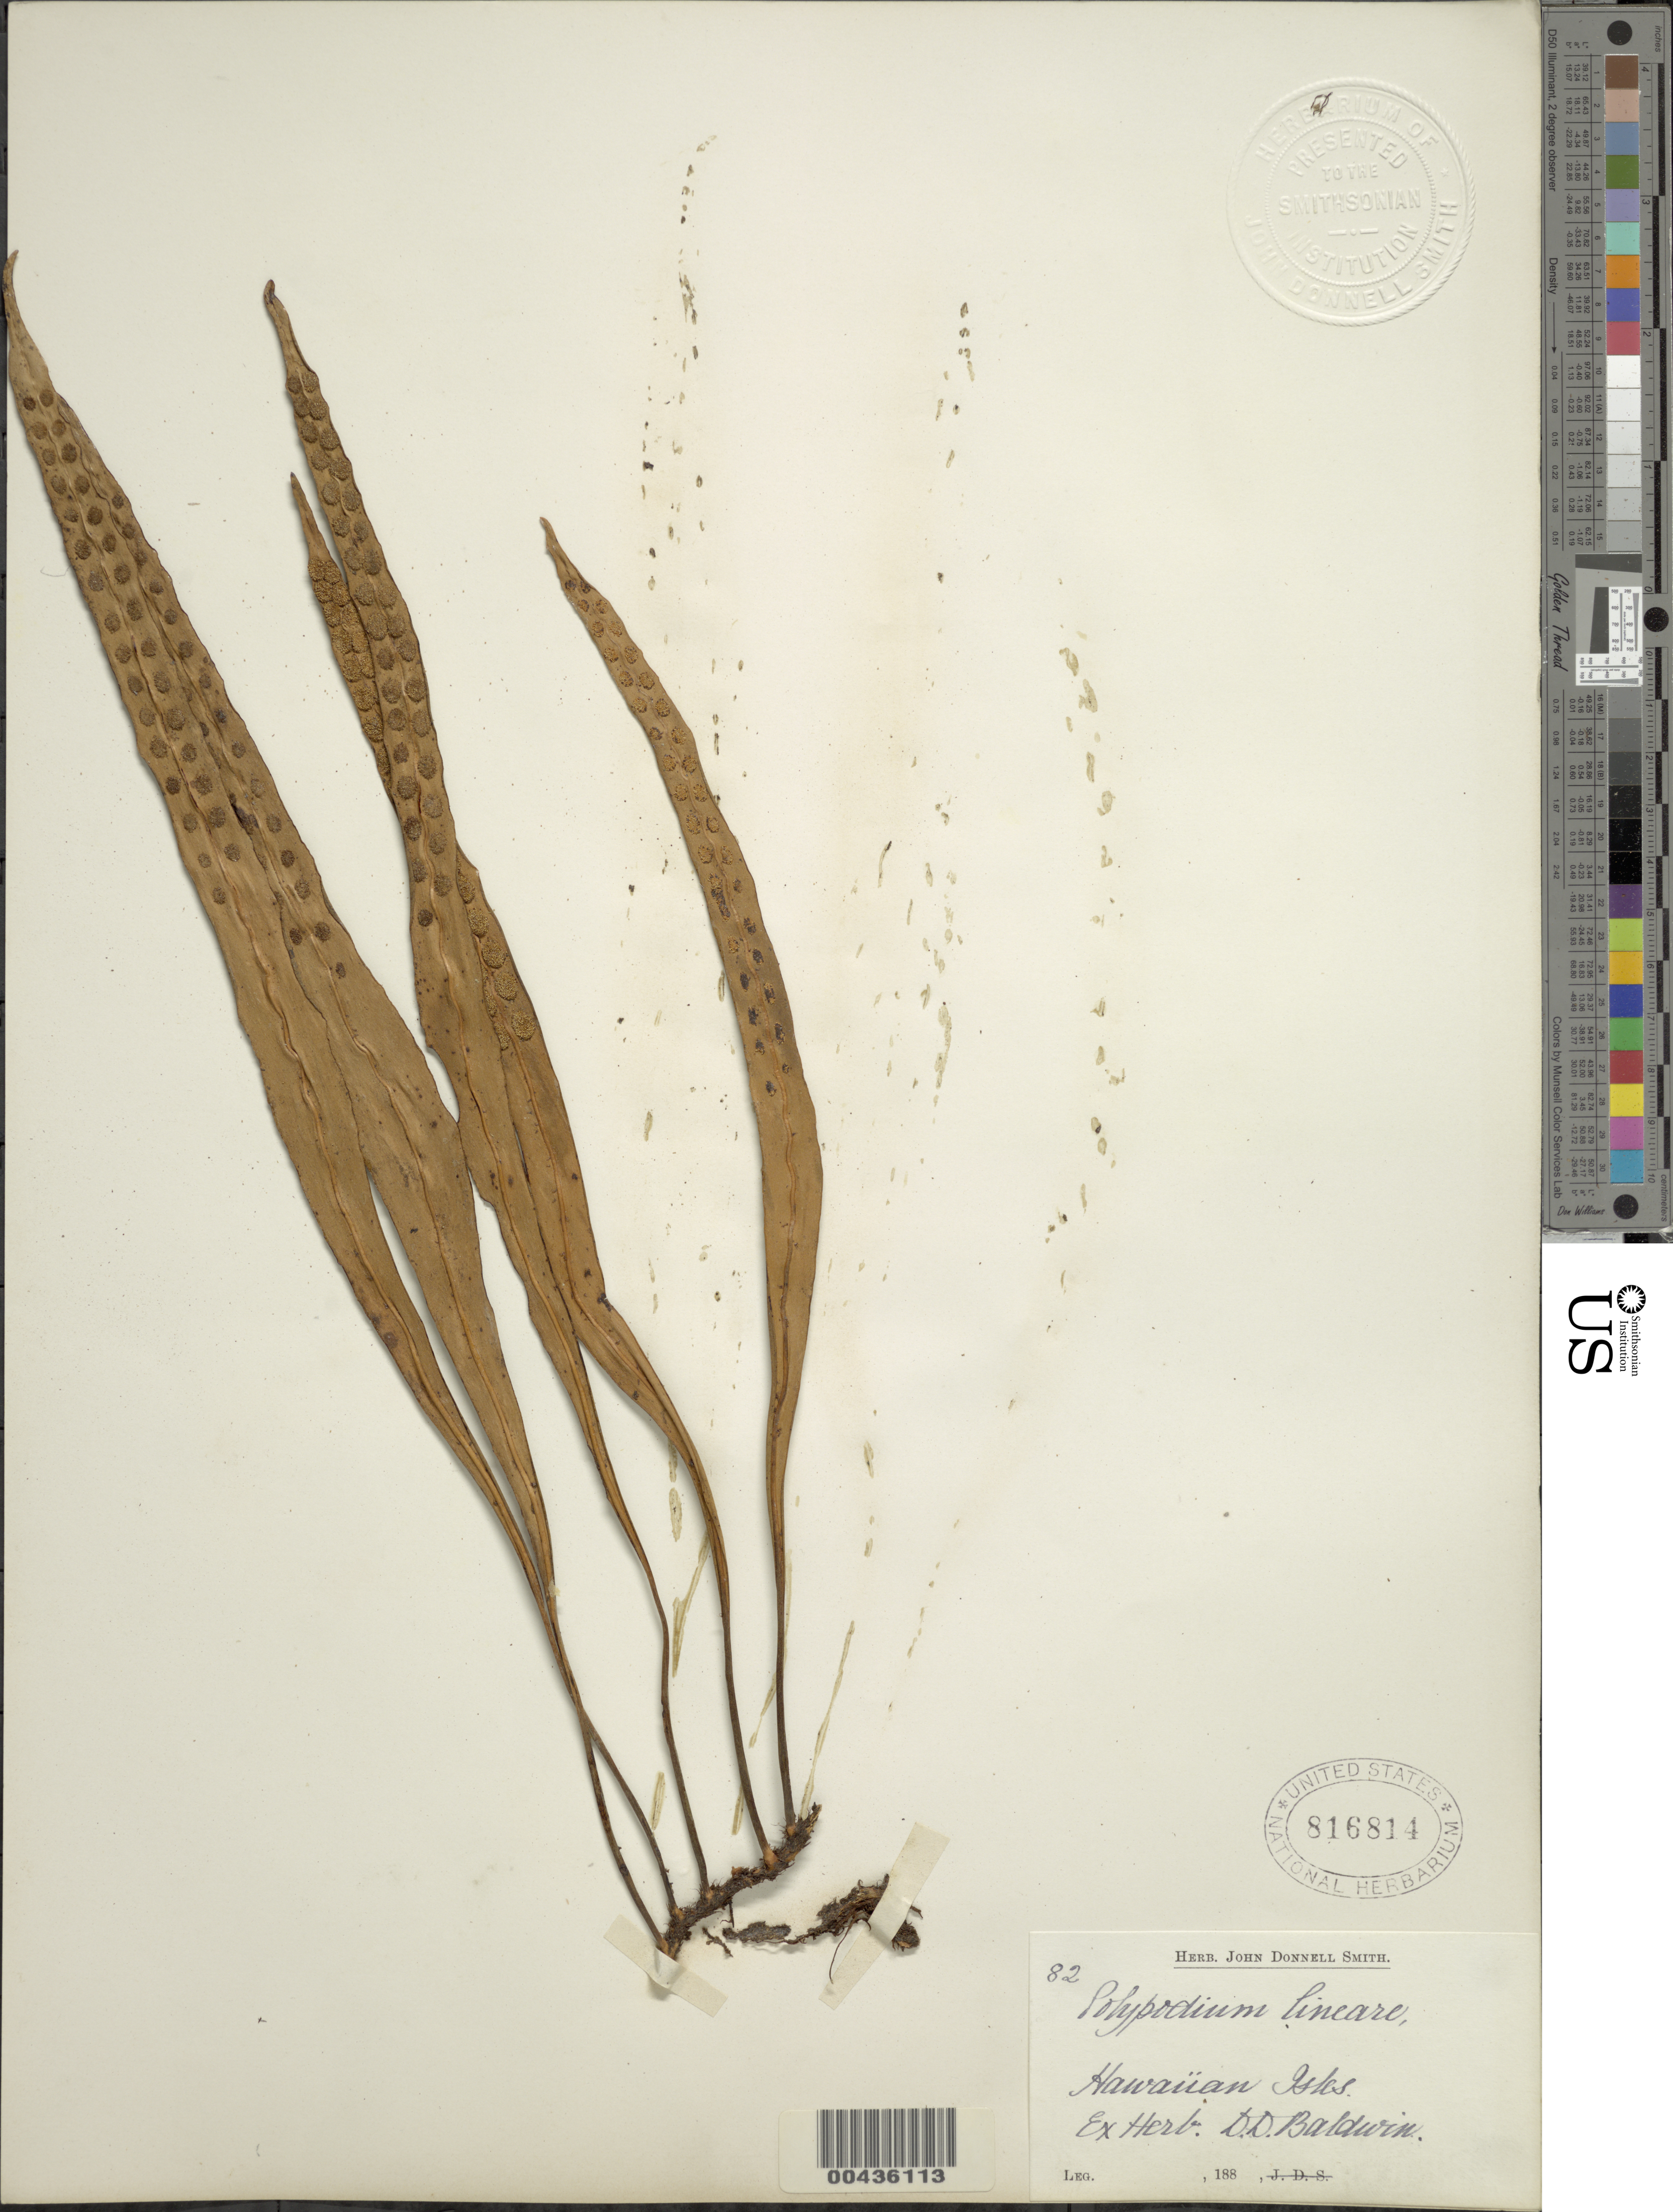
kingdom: Plantae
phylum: Tracheophyta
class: Polypodiopsida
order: Polypodiales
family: Polypodiaceae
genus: Lepisorus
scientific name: Lepisorus thunbergianus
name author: (Kaulf.) Ching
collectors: D. Baldwin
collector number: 82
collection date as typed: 188-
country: United States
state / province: Hawaii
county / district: Hawaii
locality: Hawaiian Isles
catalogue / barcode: US 816814